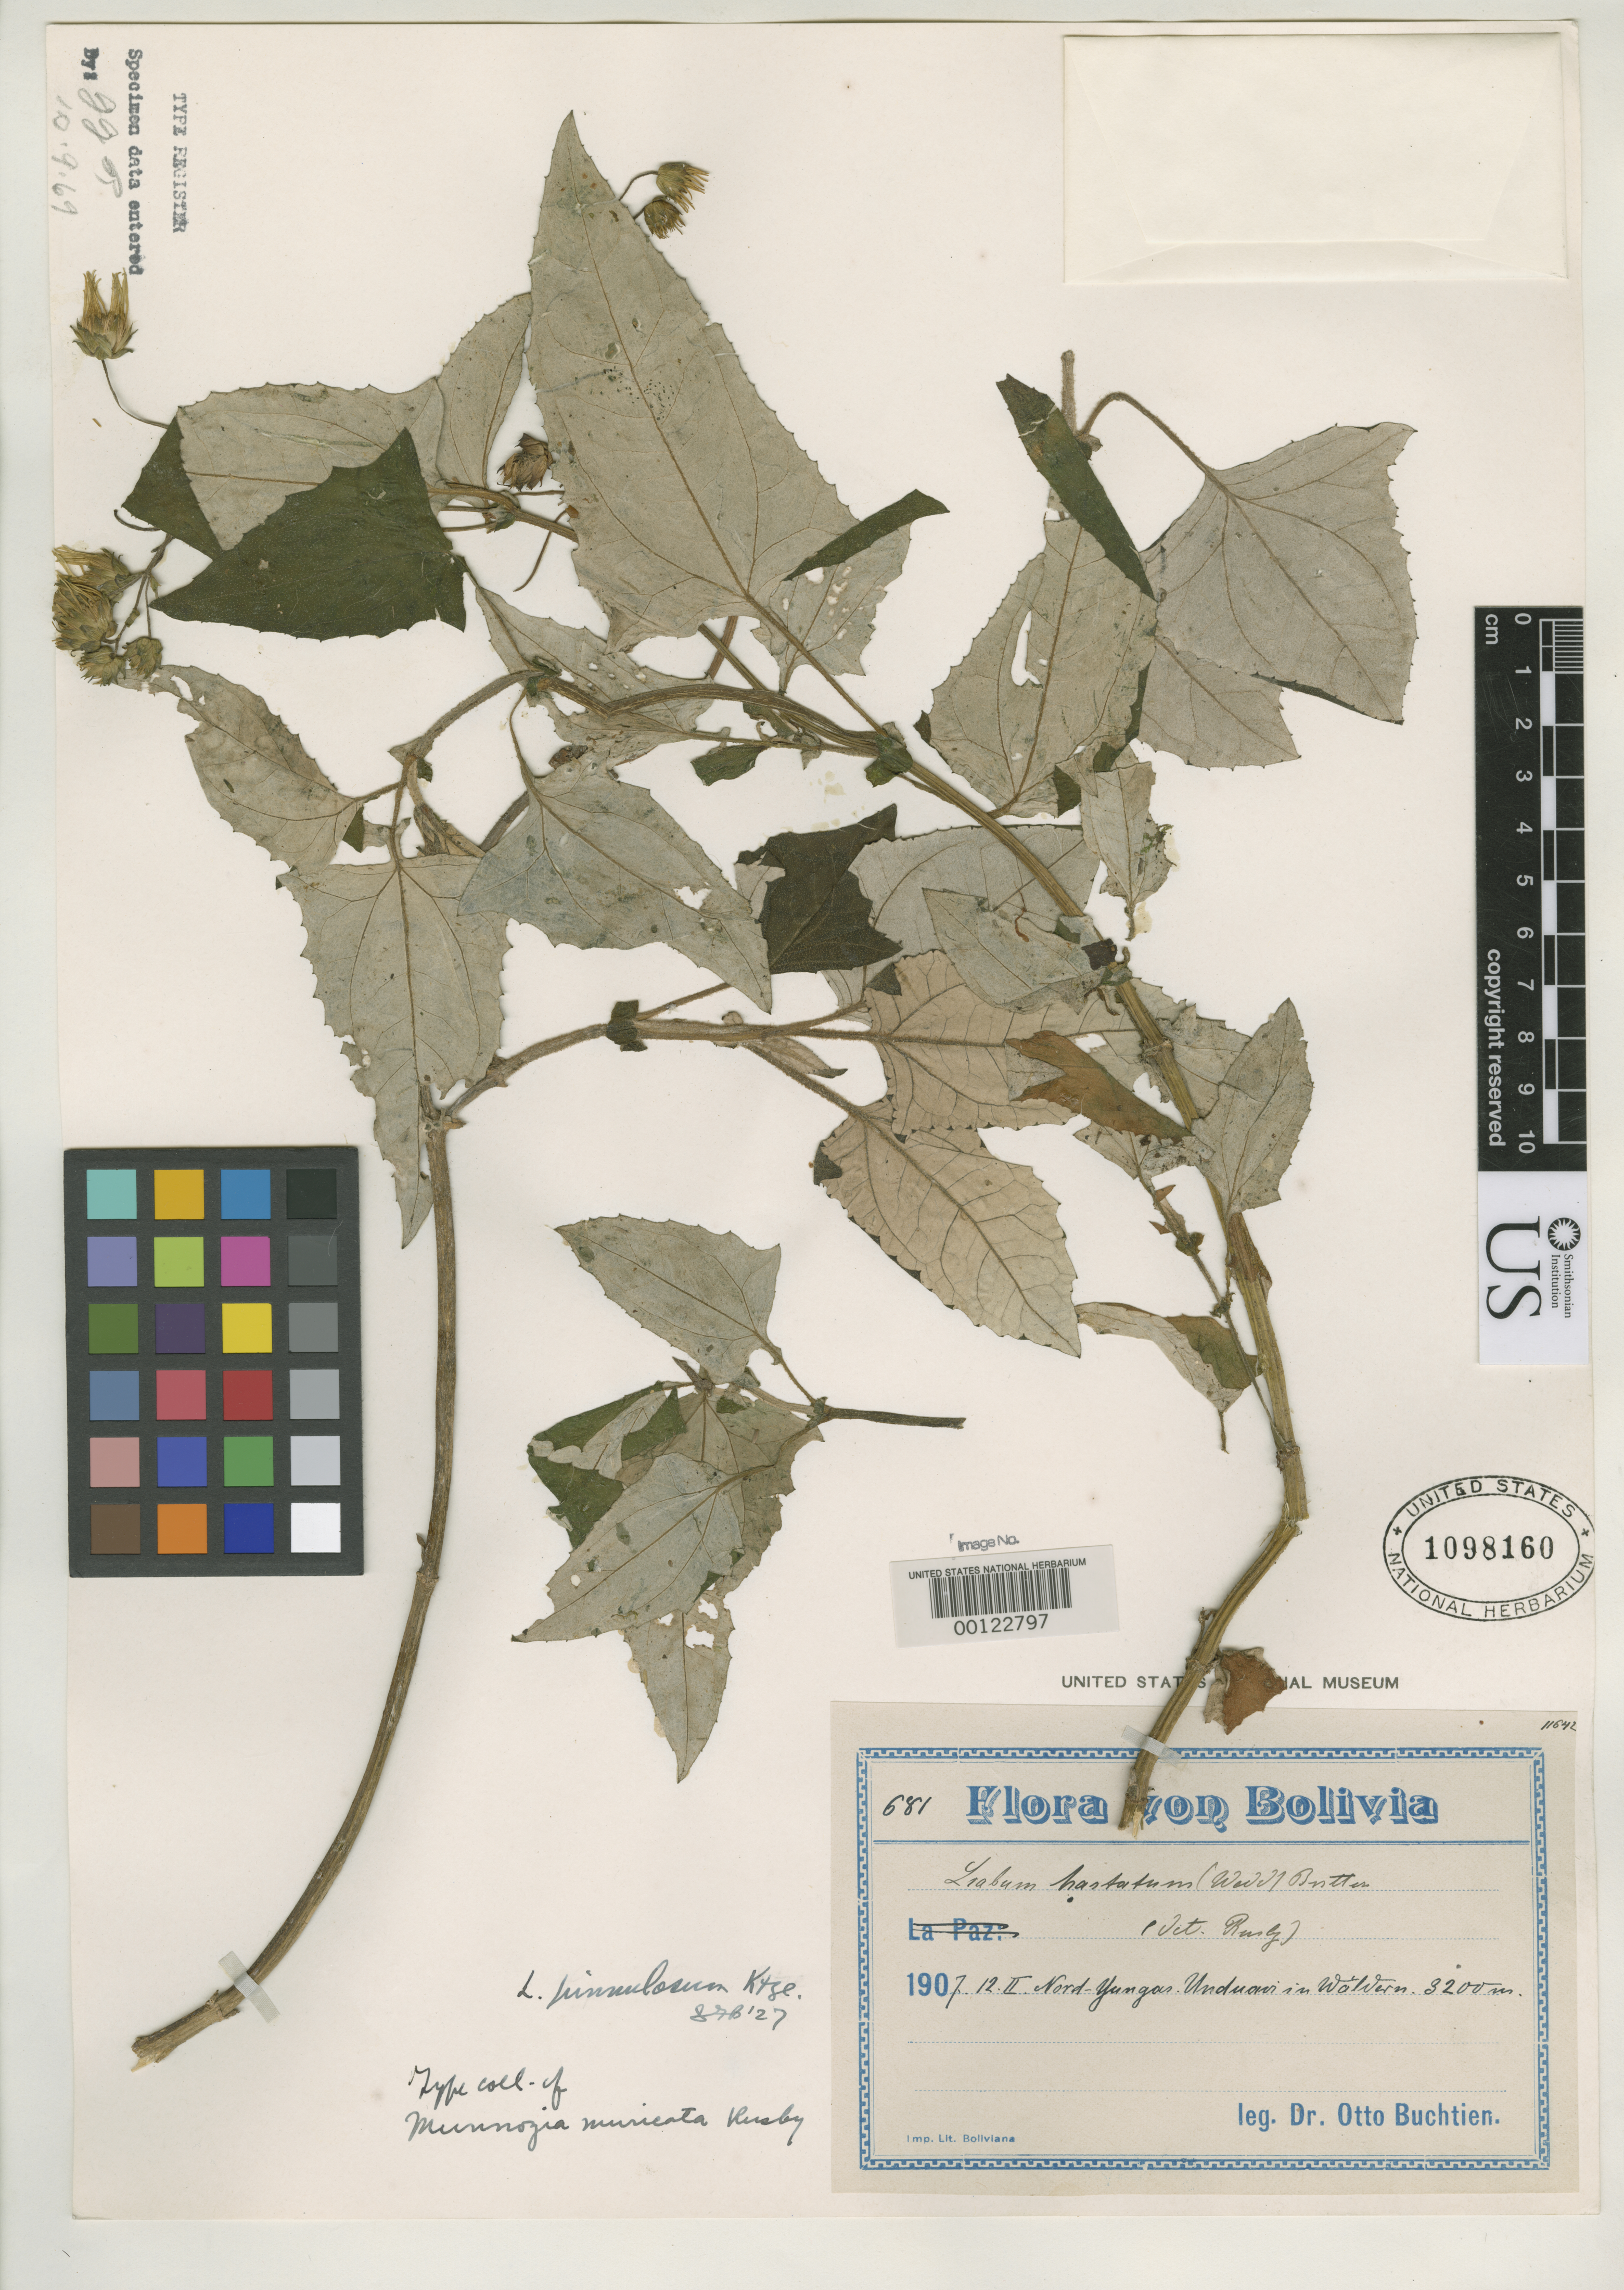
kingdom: Plantae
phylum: Tracheophyta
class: Magnoliopsida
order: Asterales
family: Asteraceae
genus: Munnozia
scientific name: Munnozia muricata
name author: Rusby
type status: Isotype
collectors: O. Buchtien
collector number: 681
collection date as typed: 12 Feb 1907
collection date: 1907-02-12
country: Bolivia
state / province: La Paz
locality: Unduavi.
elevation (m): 3300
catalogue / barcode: US 1098160